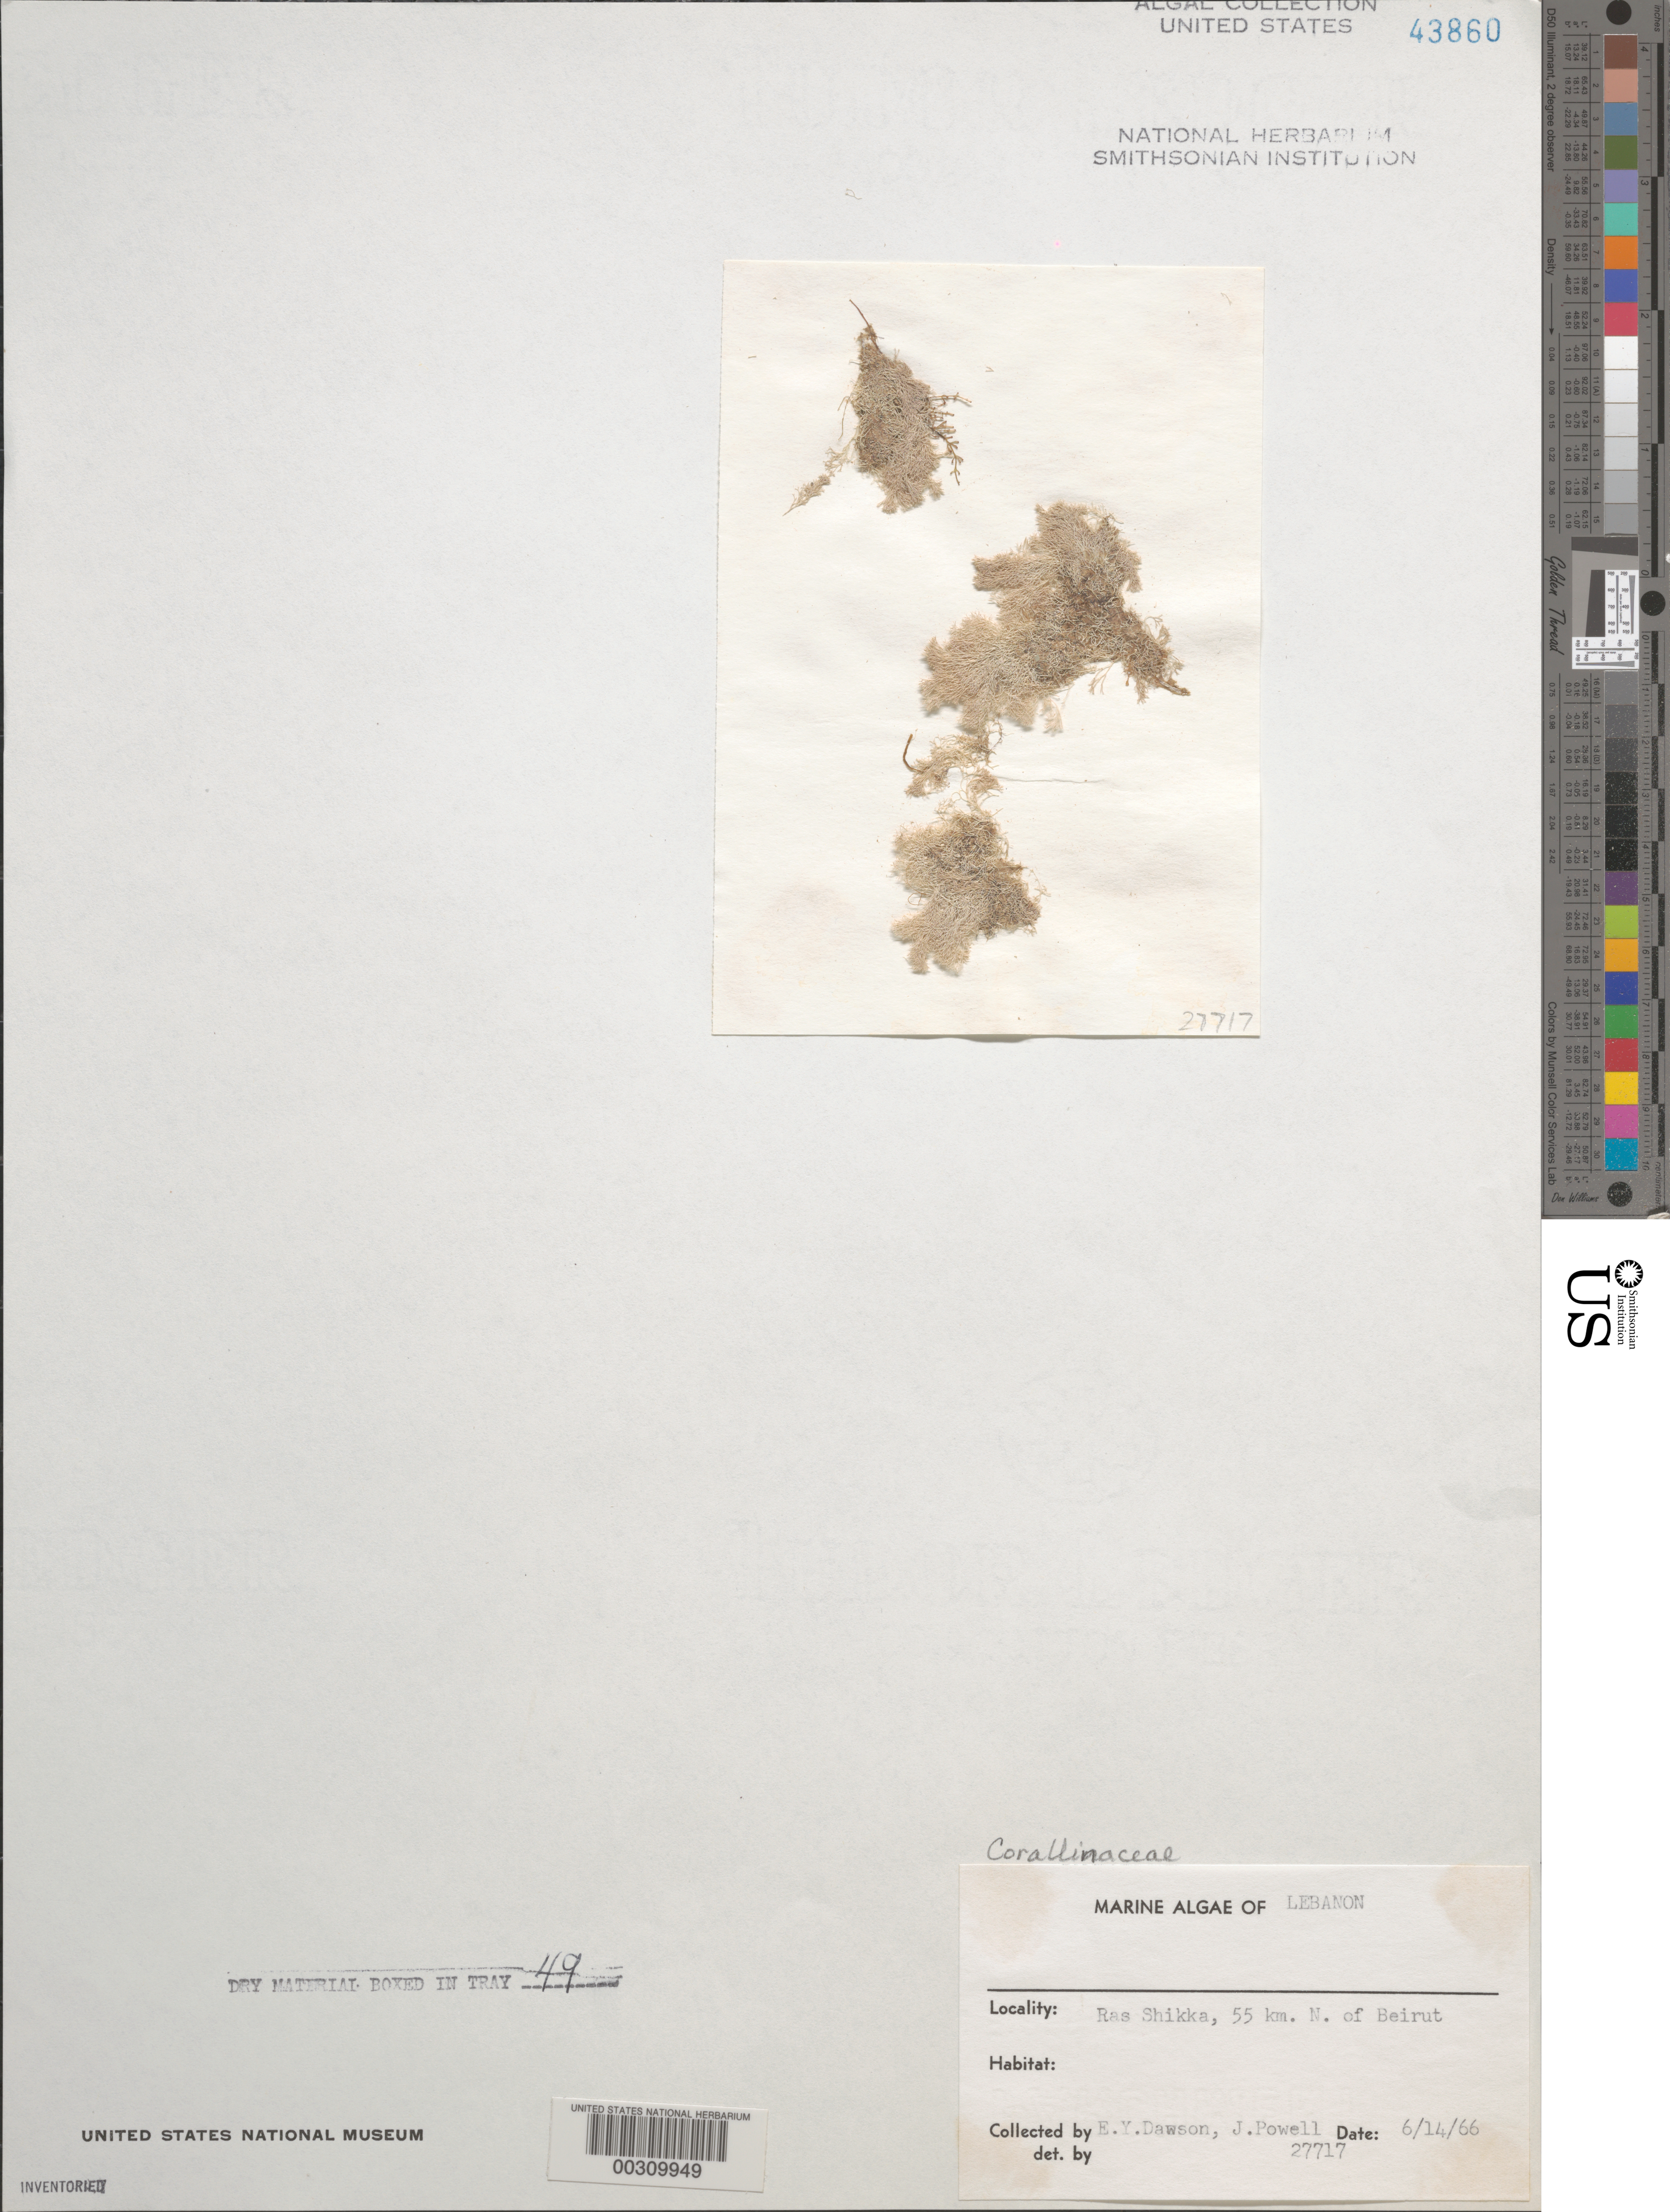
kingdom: Plantae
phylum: Rhodophyta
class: Florideophyceae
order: Corallinales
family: Corallinaceae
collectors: E. Y. Dawson & J. Powell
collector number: EYD 27717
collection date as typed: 14 Jun 1966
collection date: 1966-06-14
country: Lebanon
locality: Ras Shikka, 55 km north of Beirut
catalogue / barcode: US 43860